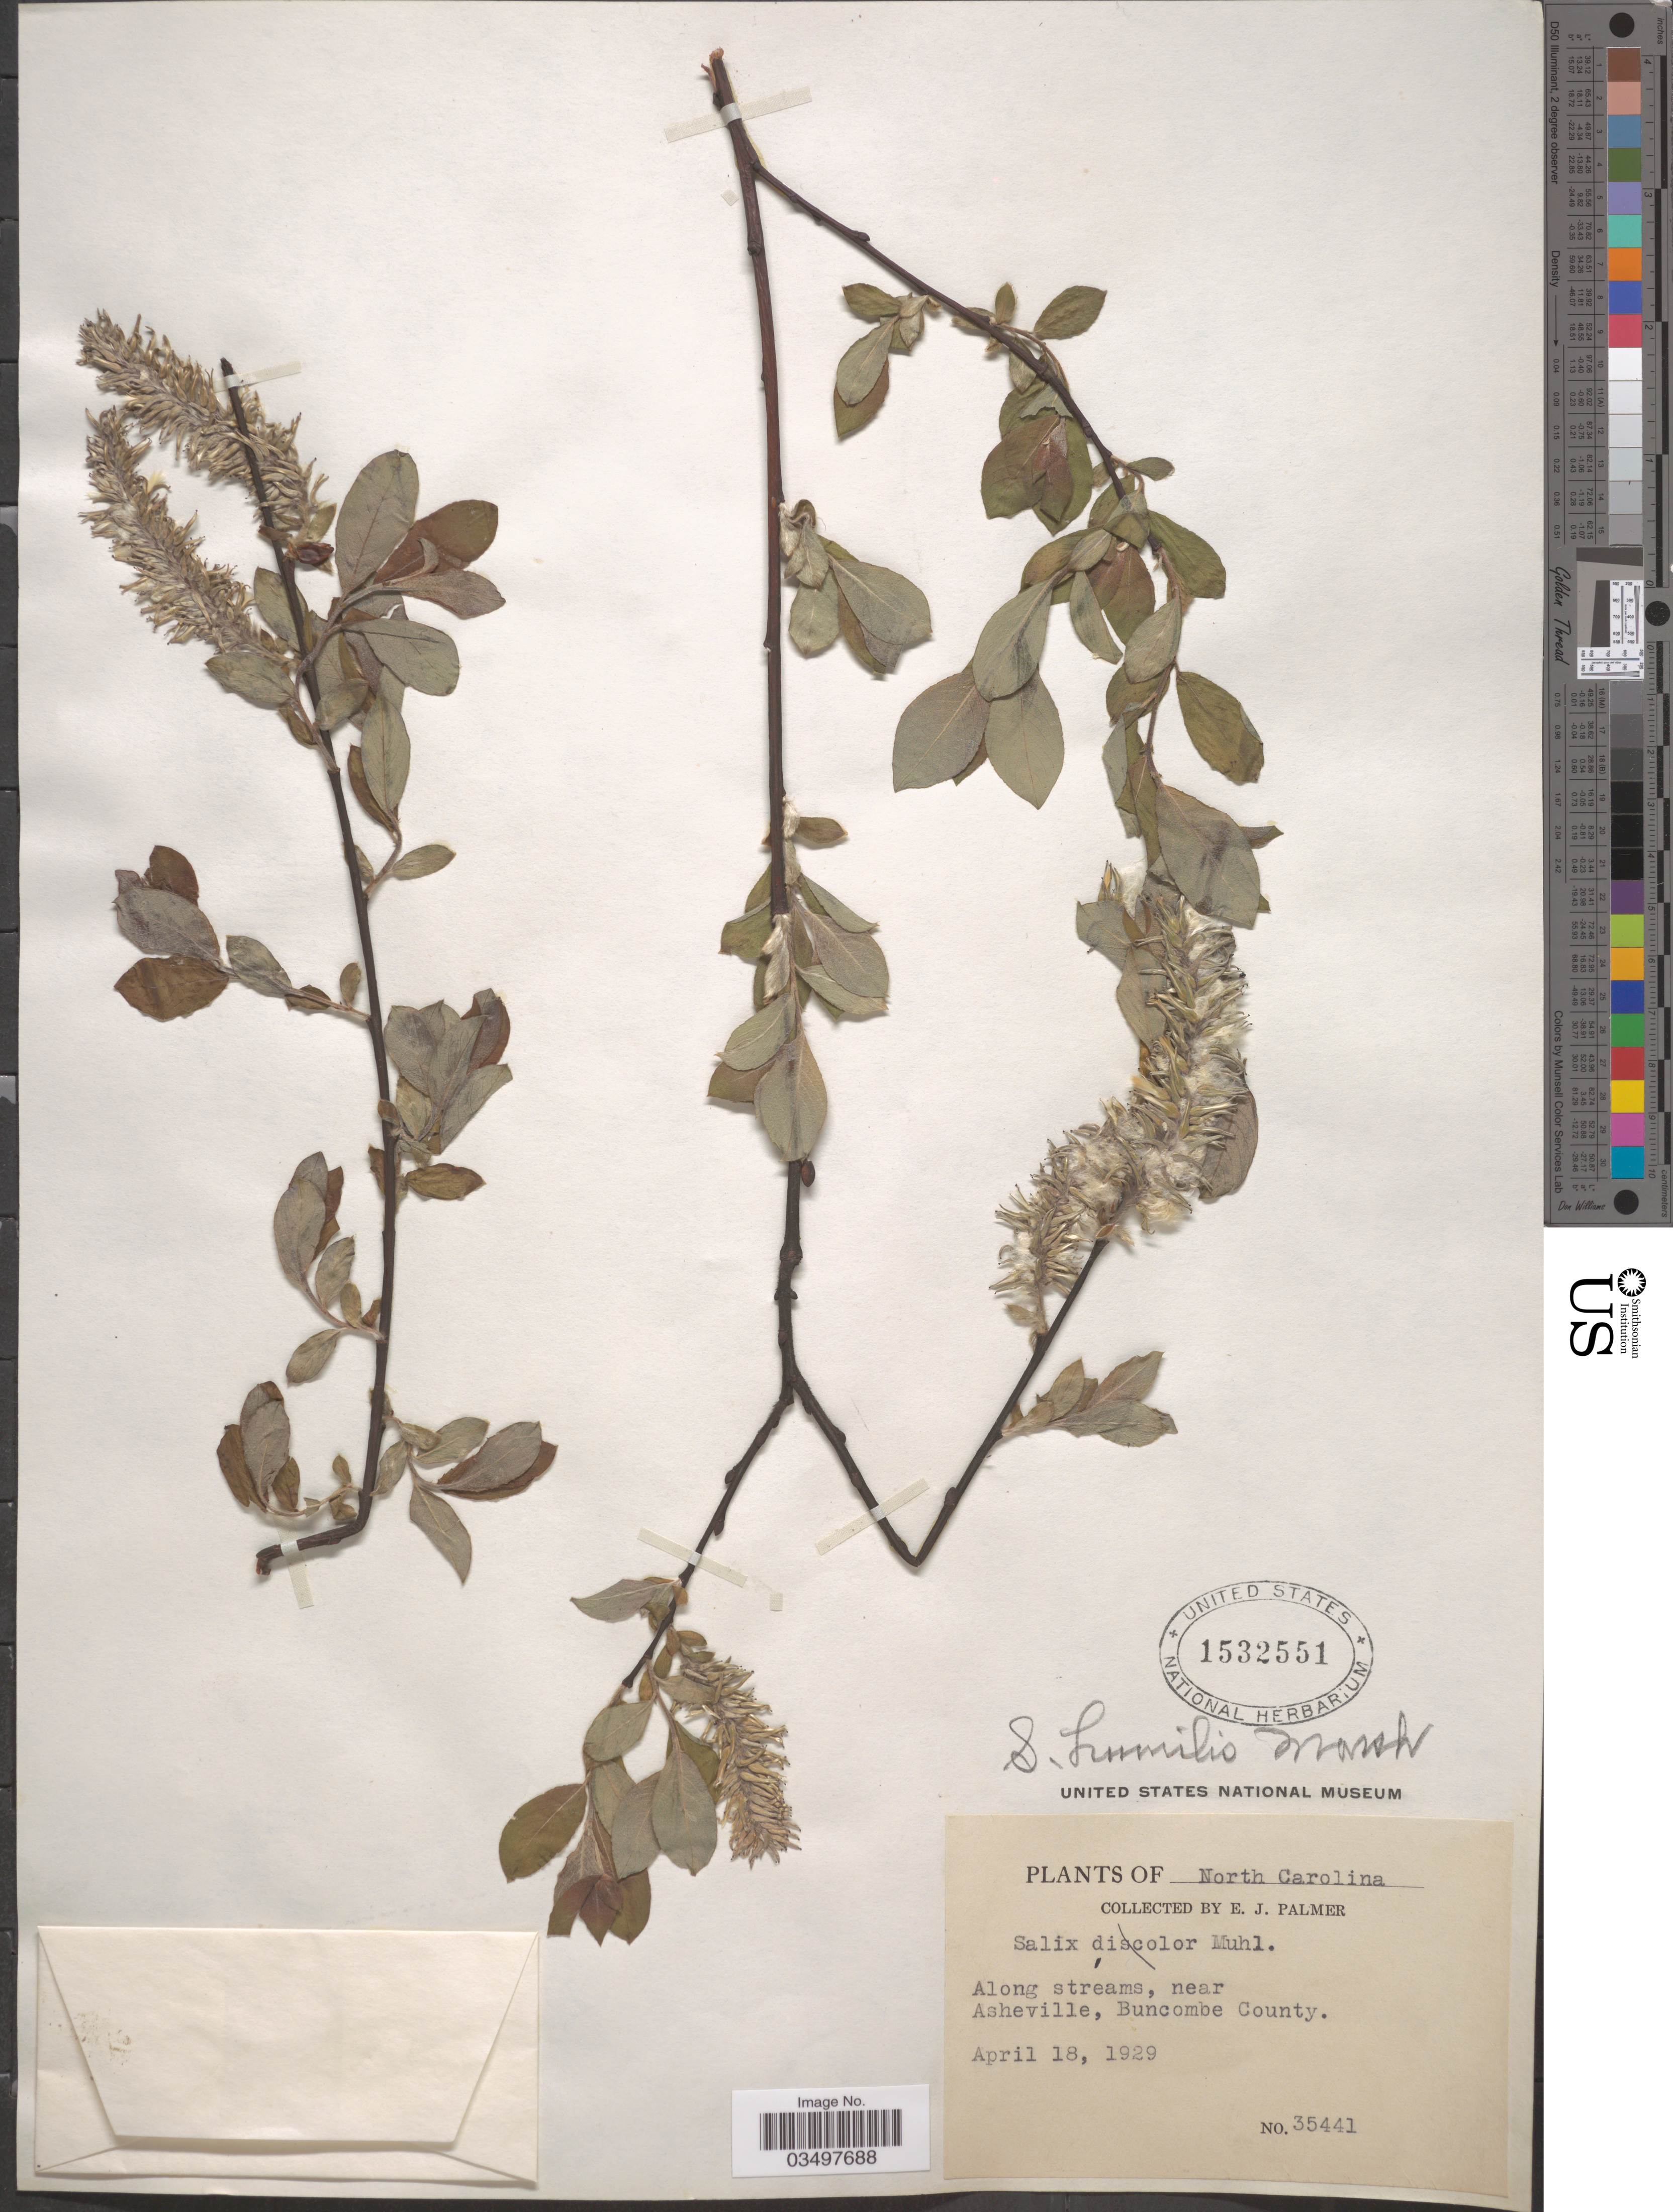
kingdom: Plantae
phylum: Tracheophyta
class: Magnoliopsida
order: Malpighiales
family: Salicaceae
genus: Salix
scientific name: Salix humilis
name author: Marshall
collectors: E. J. Palmer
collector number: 35441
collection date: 1929-04-18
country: United States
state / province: North Carolina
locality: Along streams, near Asheville, Buncombe County.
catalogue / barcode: US 1532551